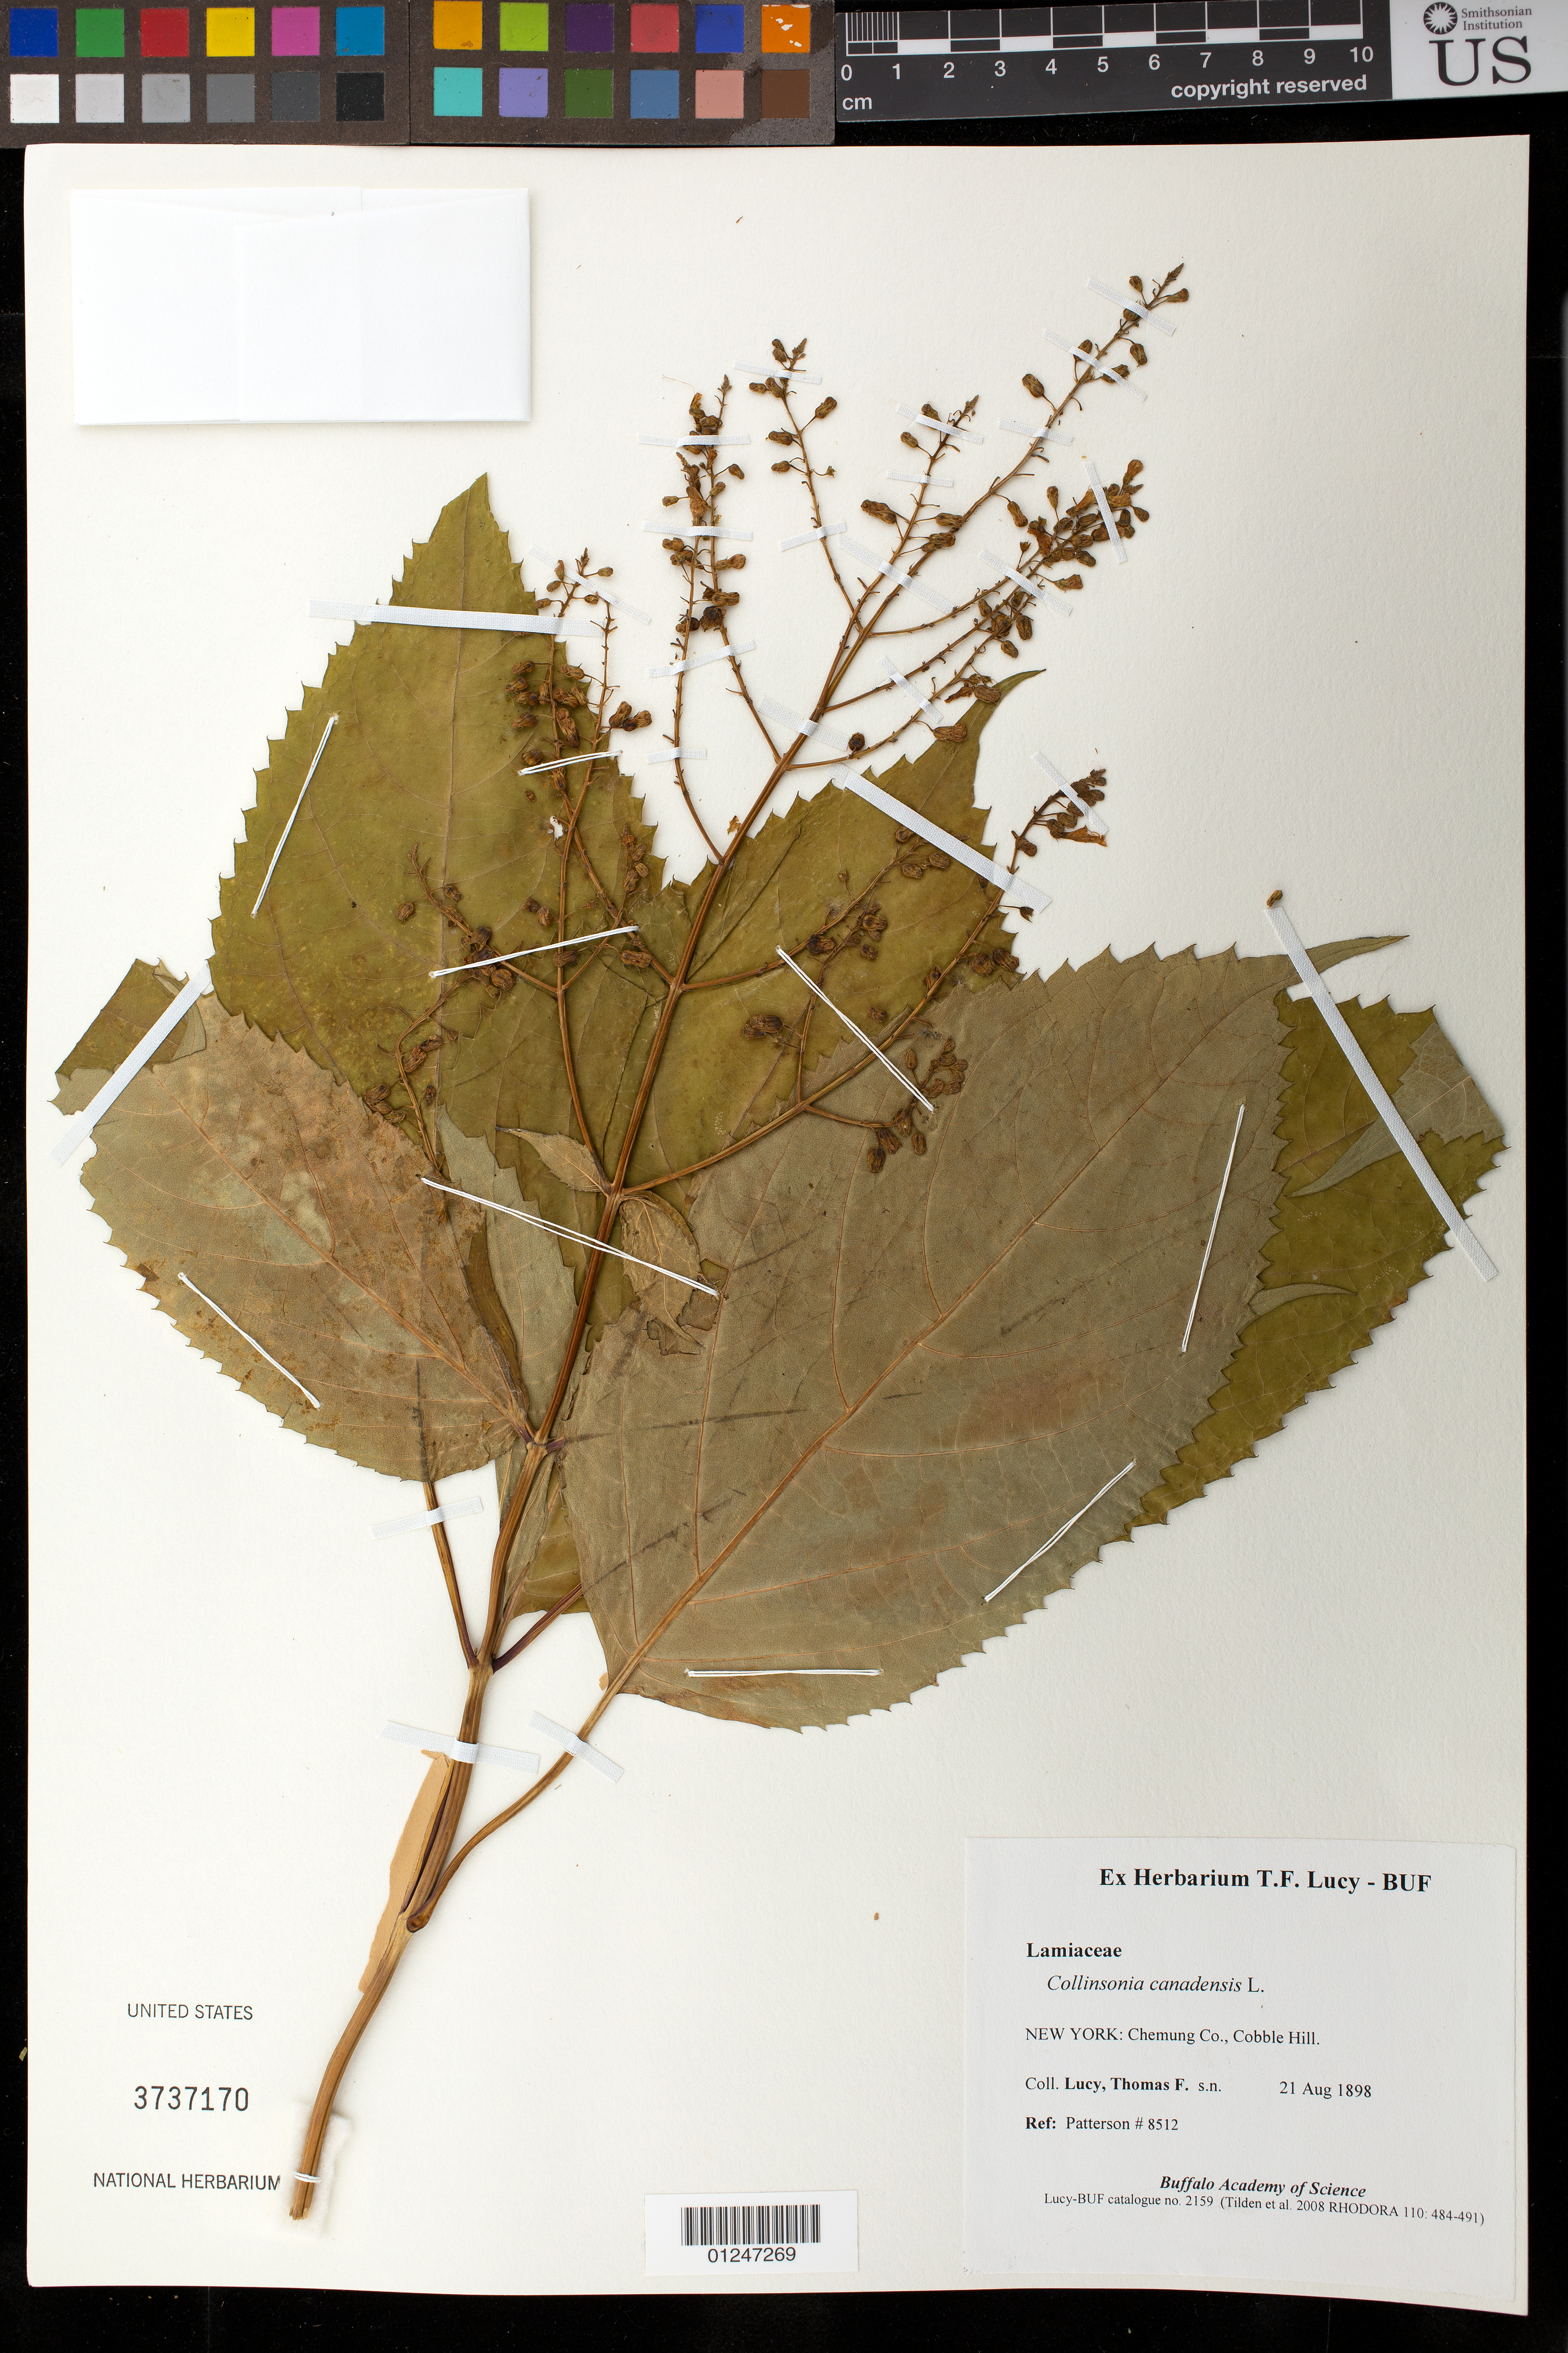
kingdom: Plantae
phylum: Tracheophyta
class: Magnoliopsida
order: Lamiales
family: Lamiaceae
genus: Collinsonia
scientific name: Collinsonia canadensis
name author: L.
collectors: T. Lucy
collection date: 1898-08-21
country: United States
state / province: New York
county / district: Chemung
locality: Cobble Hill.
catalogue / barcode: US 3737170